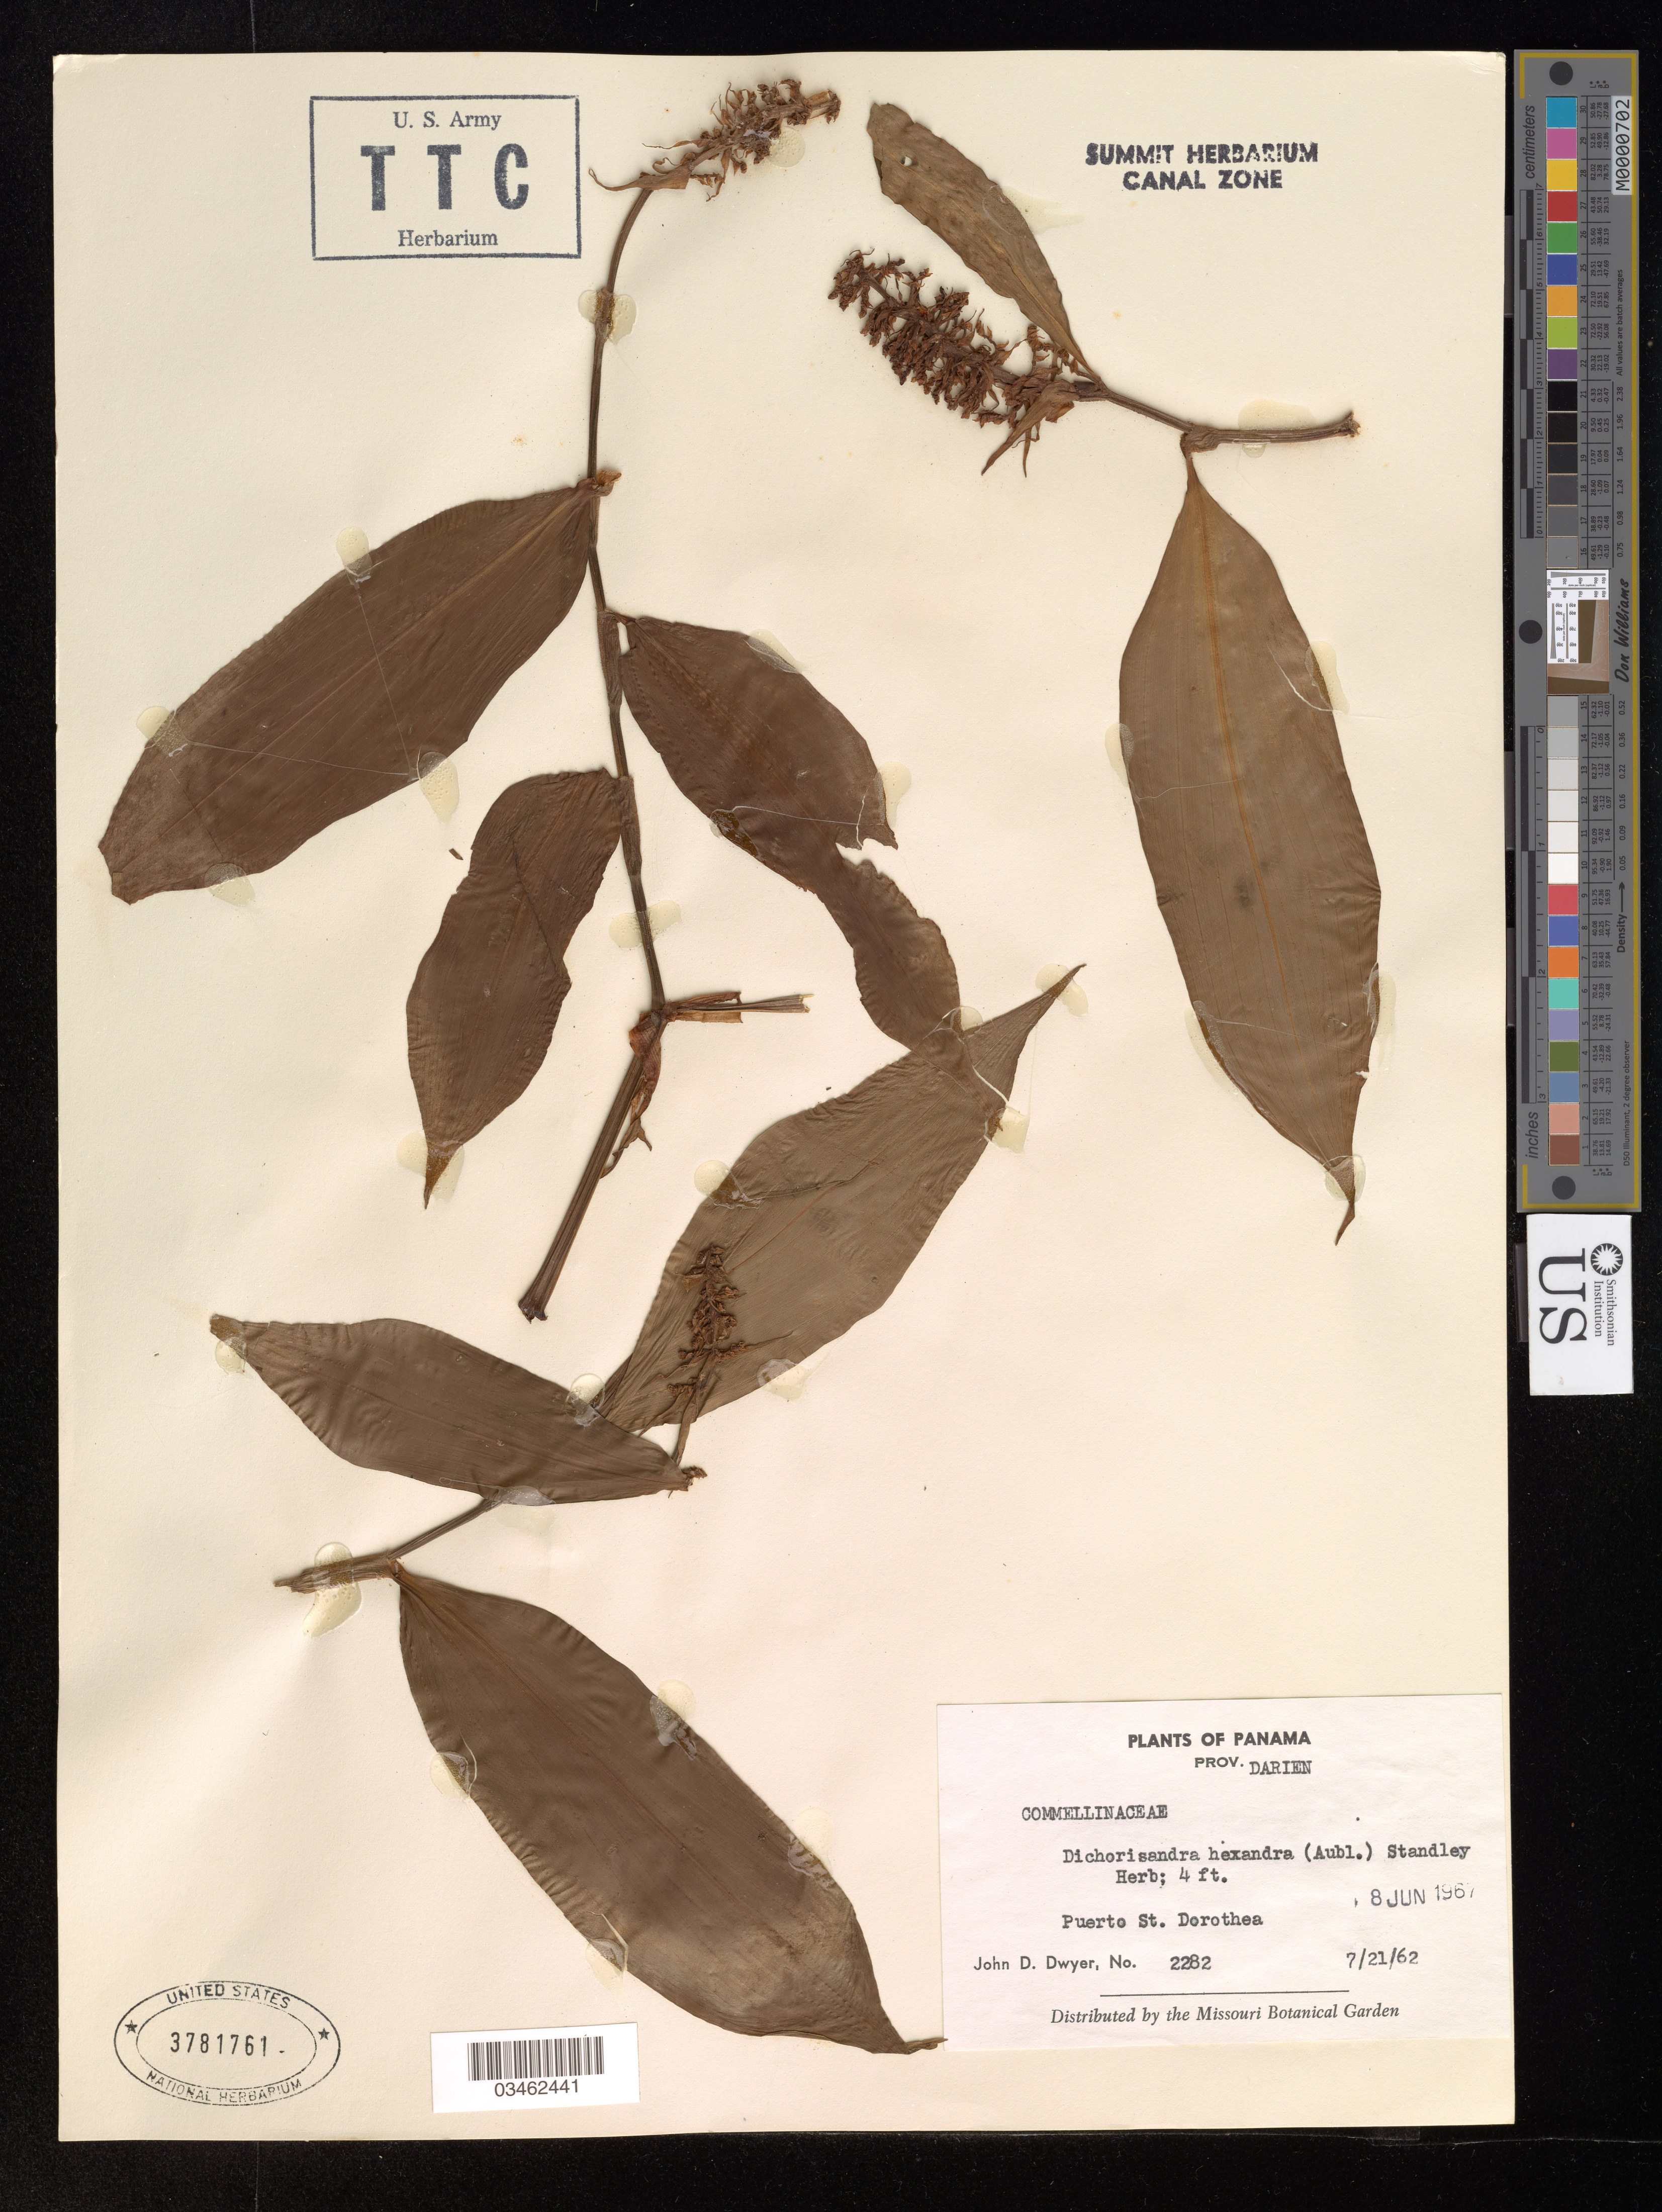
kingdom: Plantae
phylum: Tracheophyta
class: Liliopsida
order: Commelinales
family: Commelinaceae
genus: Dichorisandra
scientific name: Dichorisandra hexandra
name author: (Aubl.) Standl.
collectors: J. D. Dwyer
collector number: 2282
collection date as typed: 21 7 62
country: Panama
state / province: Darien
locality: Puerto St. Dorothea.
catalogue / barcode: US 3781761